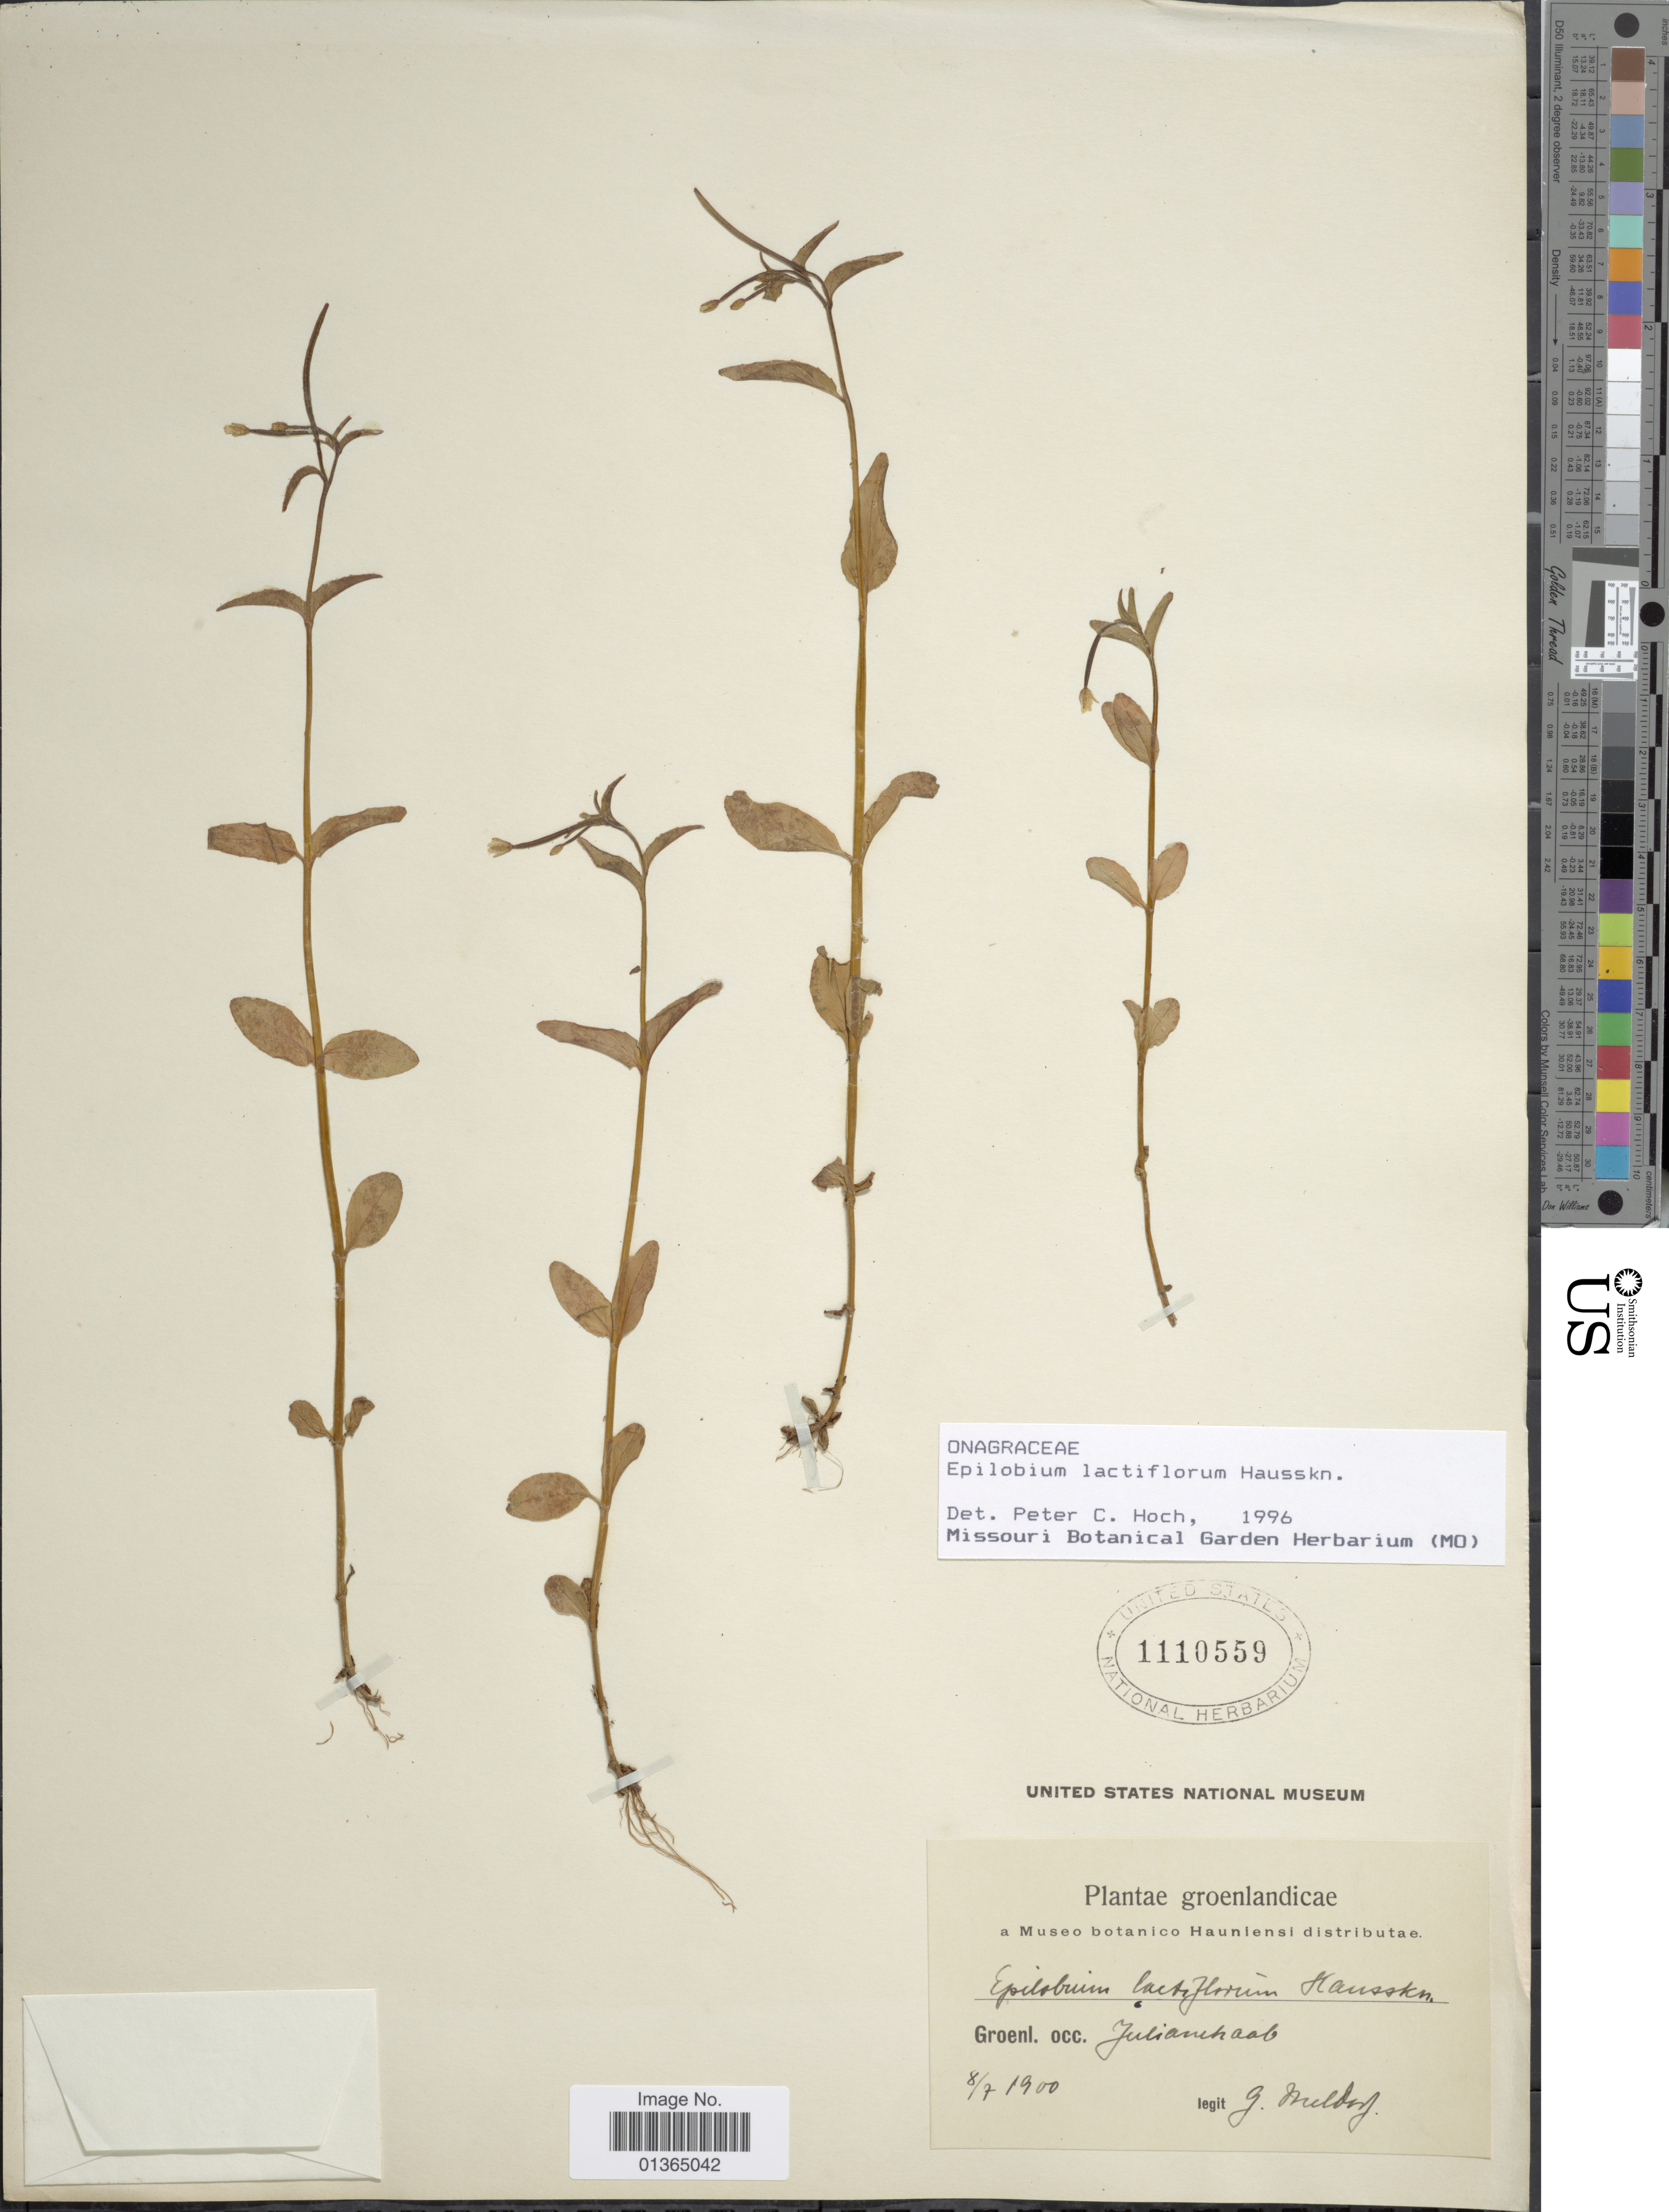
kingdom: Plantae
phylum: Tracheophyta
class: Magnoliopsida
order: Myrtales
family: Onagraceae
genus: Epilobium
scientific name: Epilobium lactiflorum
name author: Hausskn.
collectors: G. Muldorf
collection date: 1900-07-08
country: Greenland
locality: Groenl. occ. Julianehaab.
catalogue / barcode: US 1110559